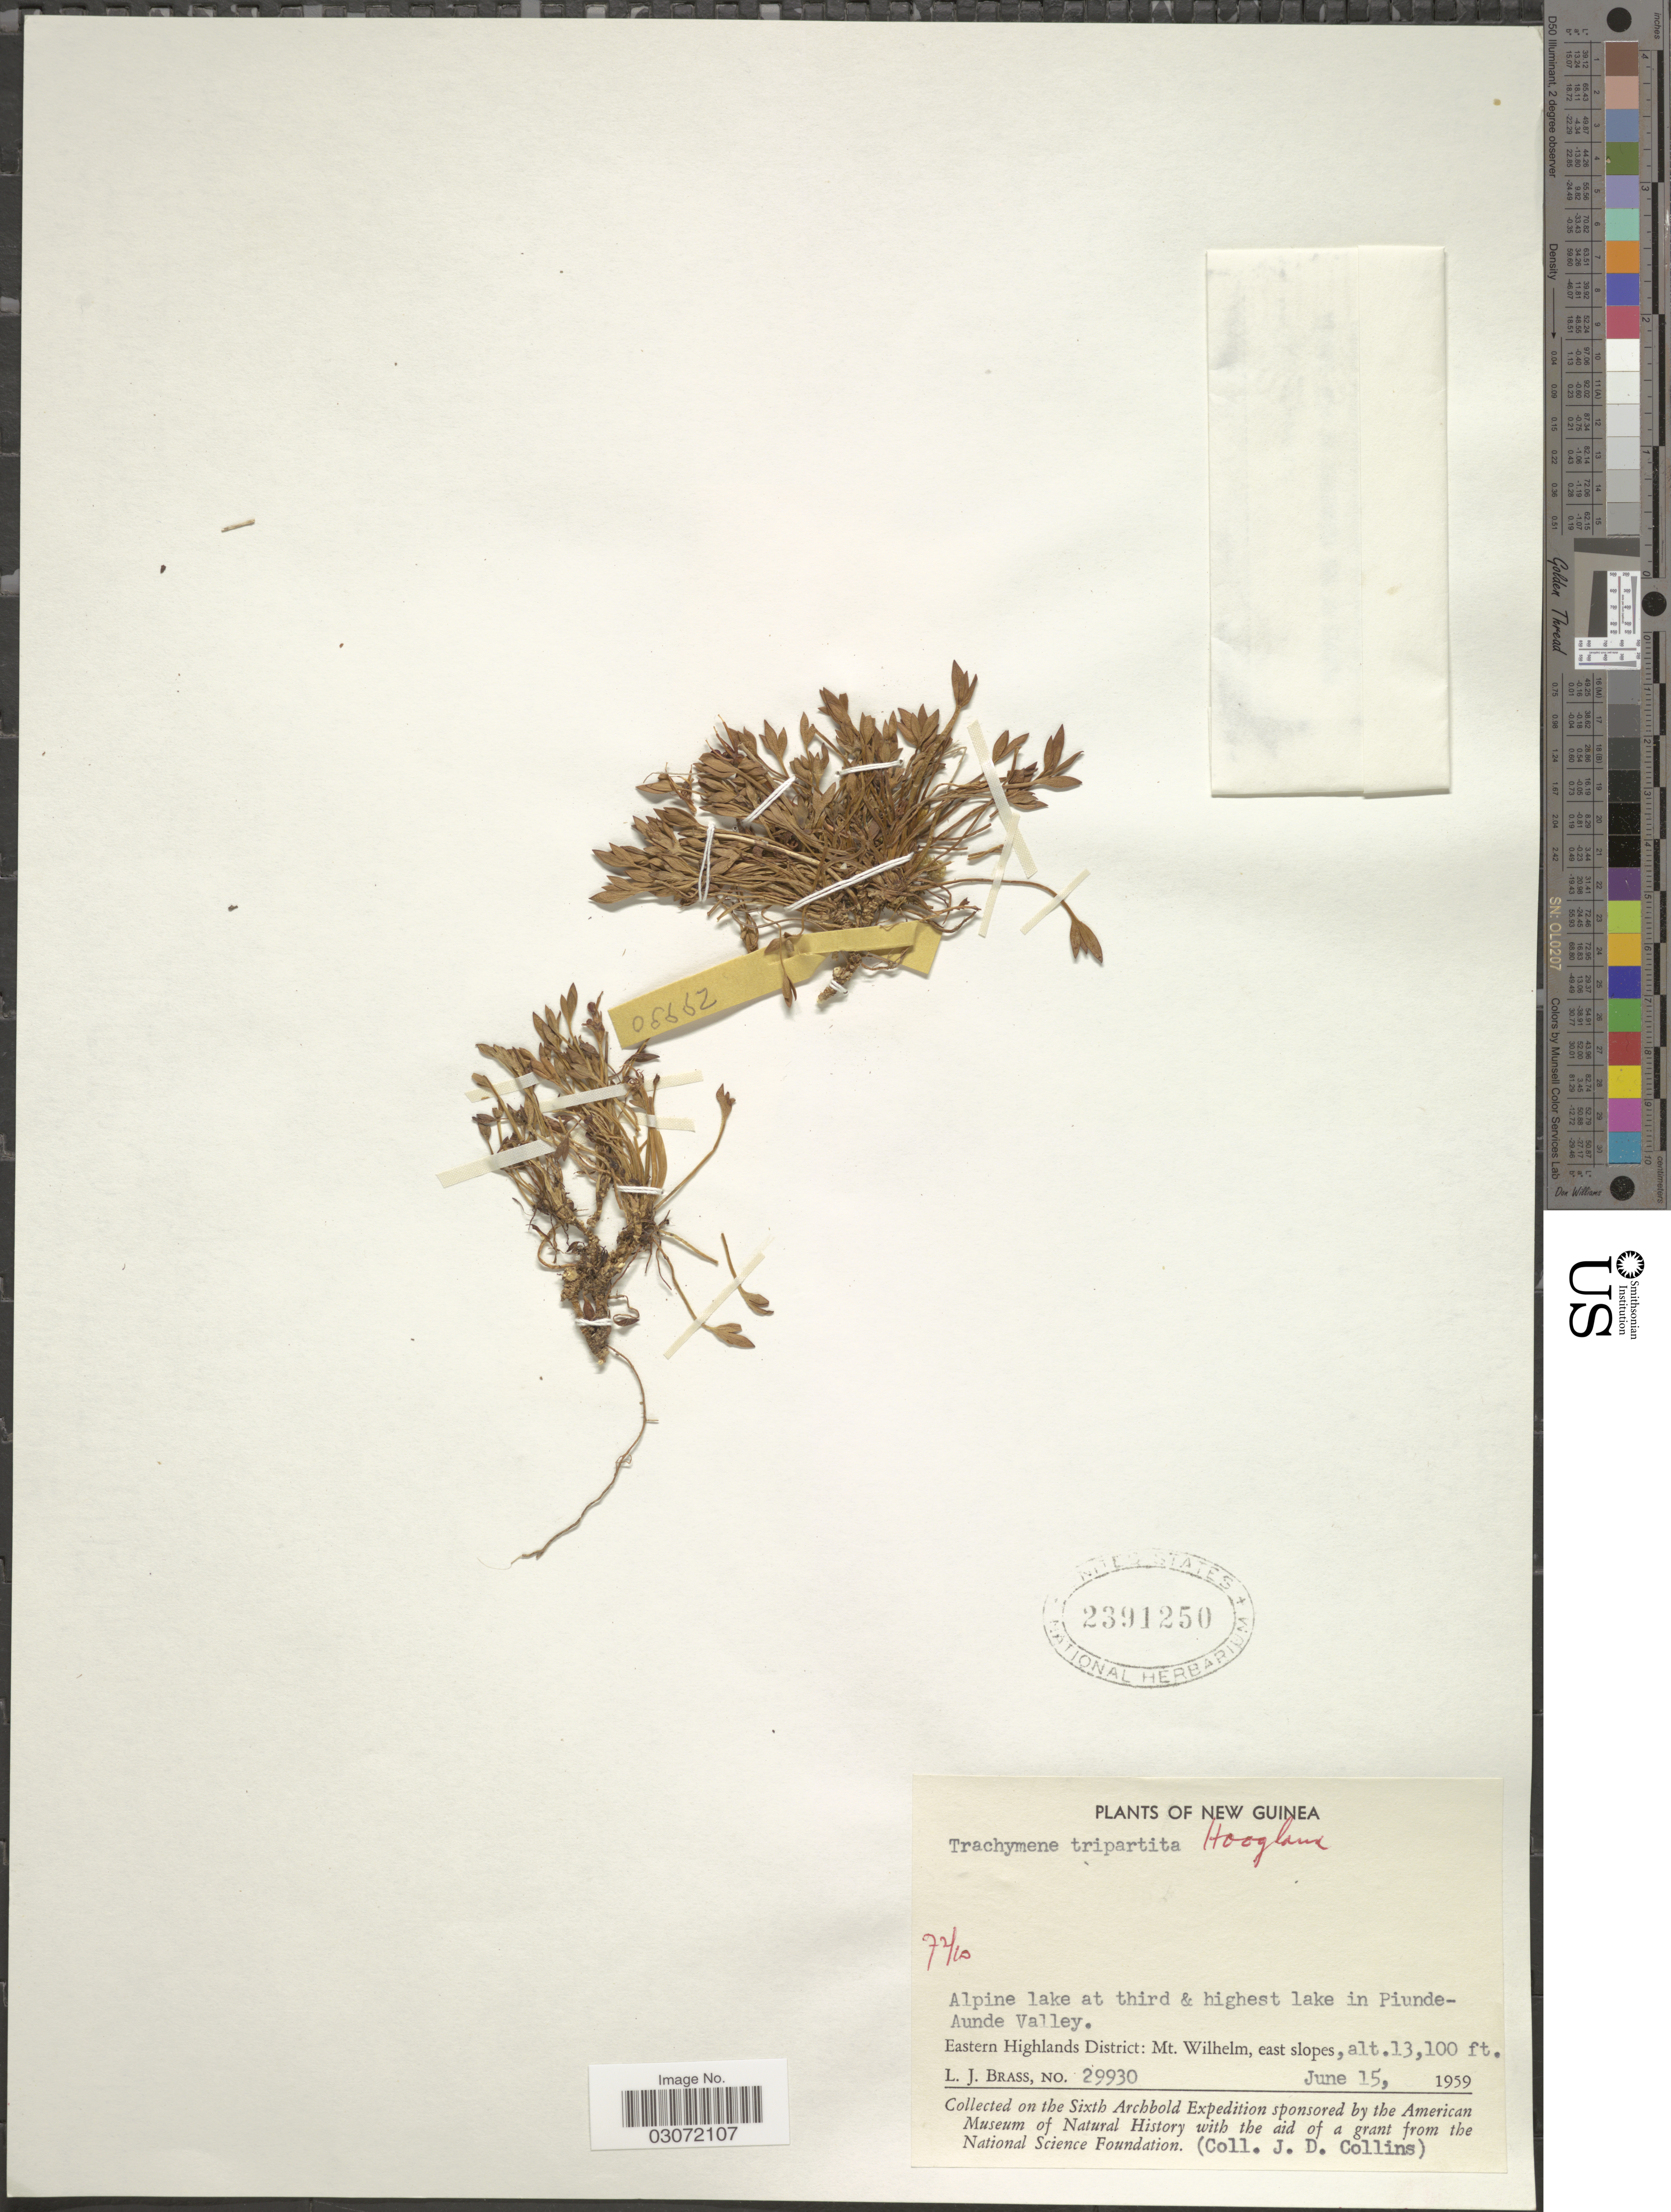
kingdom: Plantae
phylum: Tracheophyta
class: Magnoliopsida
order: Apiales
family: Araliaceae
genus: Trachymene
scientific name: Trachymene tripartita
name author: Hoogl.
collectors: L. J. Brass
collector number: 29930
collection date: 1959-06-15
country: Papua New Guinea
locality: New Guinea. Alpine lake at third & highest lake in Piunde-Aunde Valley. Eastern Highlands District: Mt. Wilhelm, east slopes.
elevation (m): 3993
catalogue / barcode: US 2391250